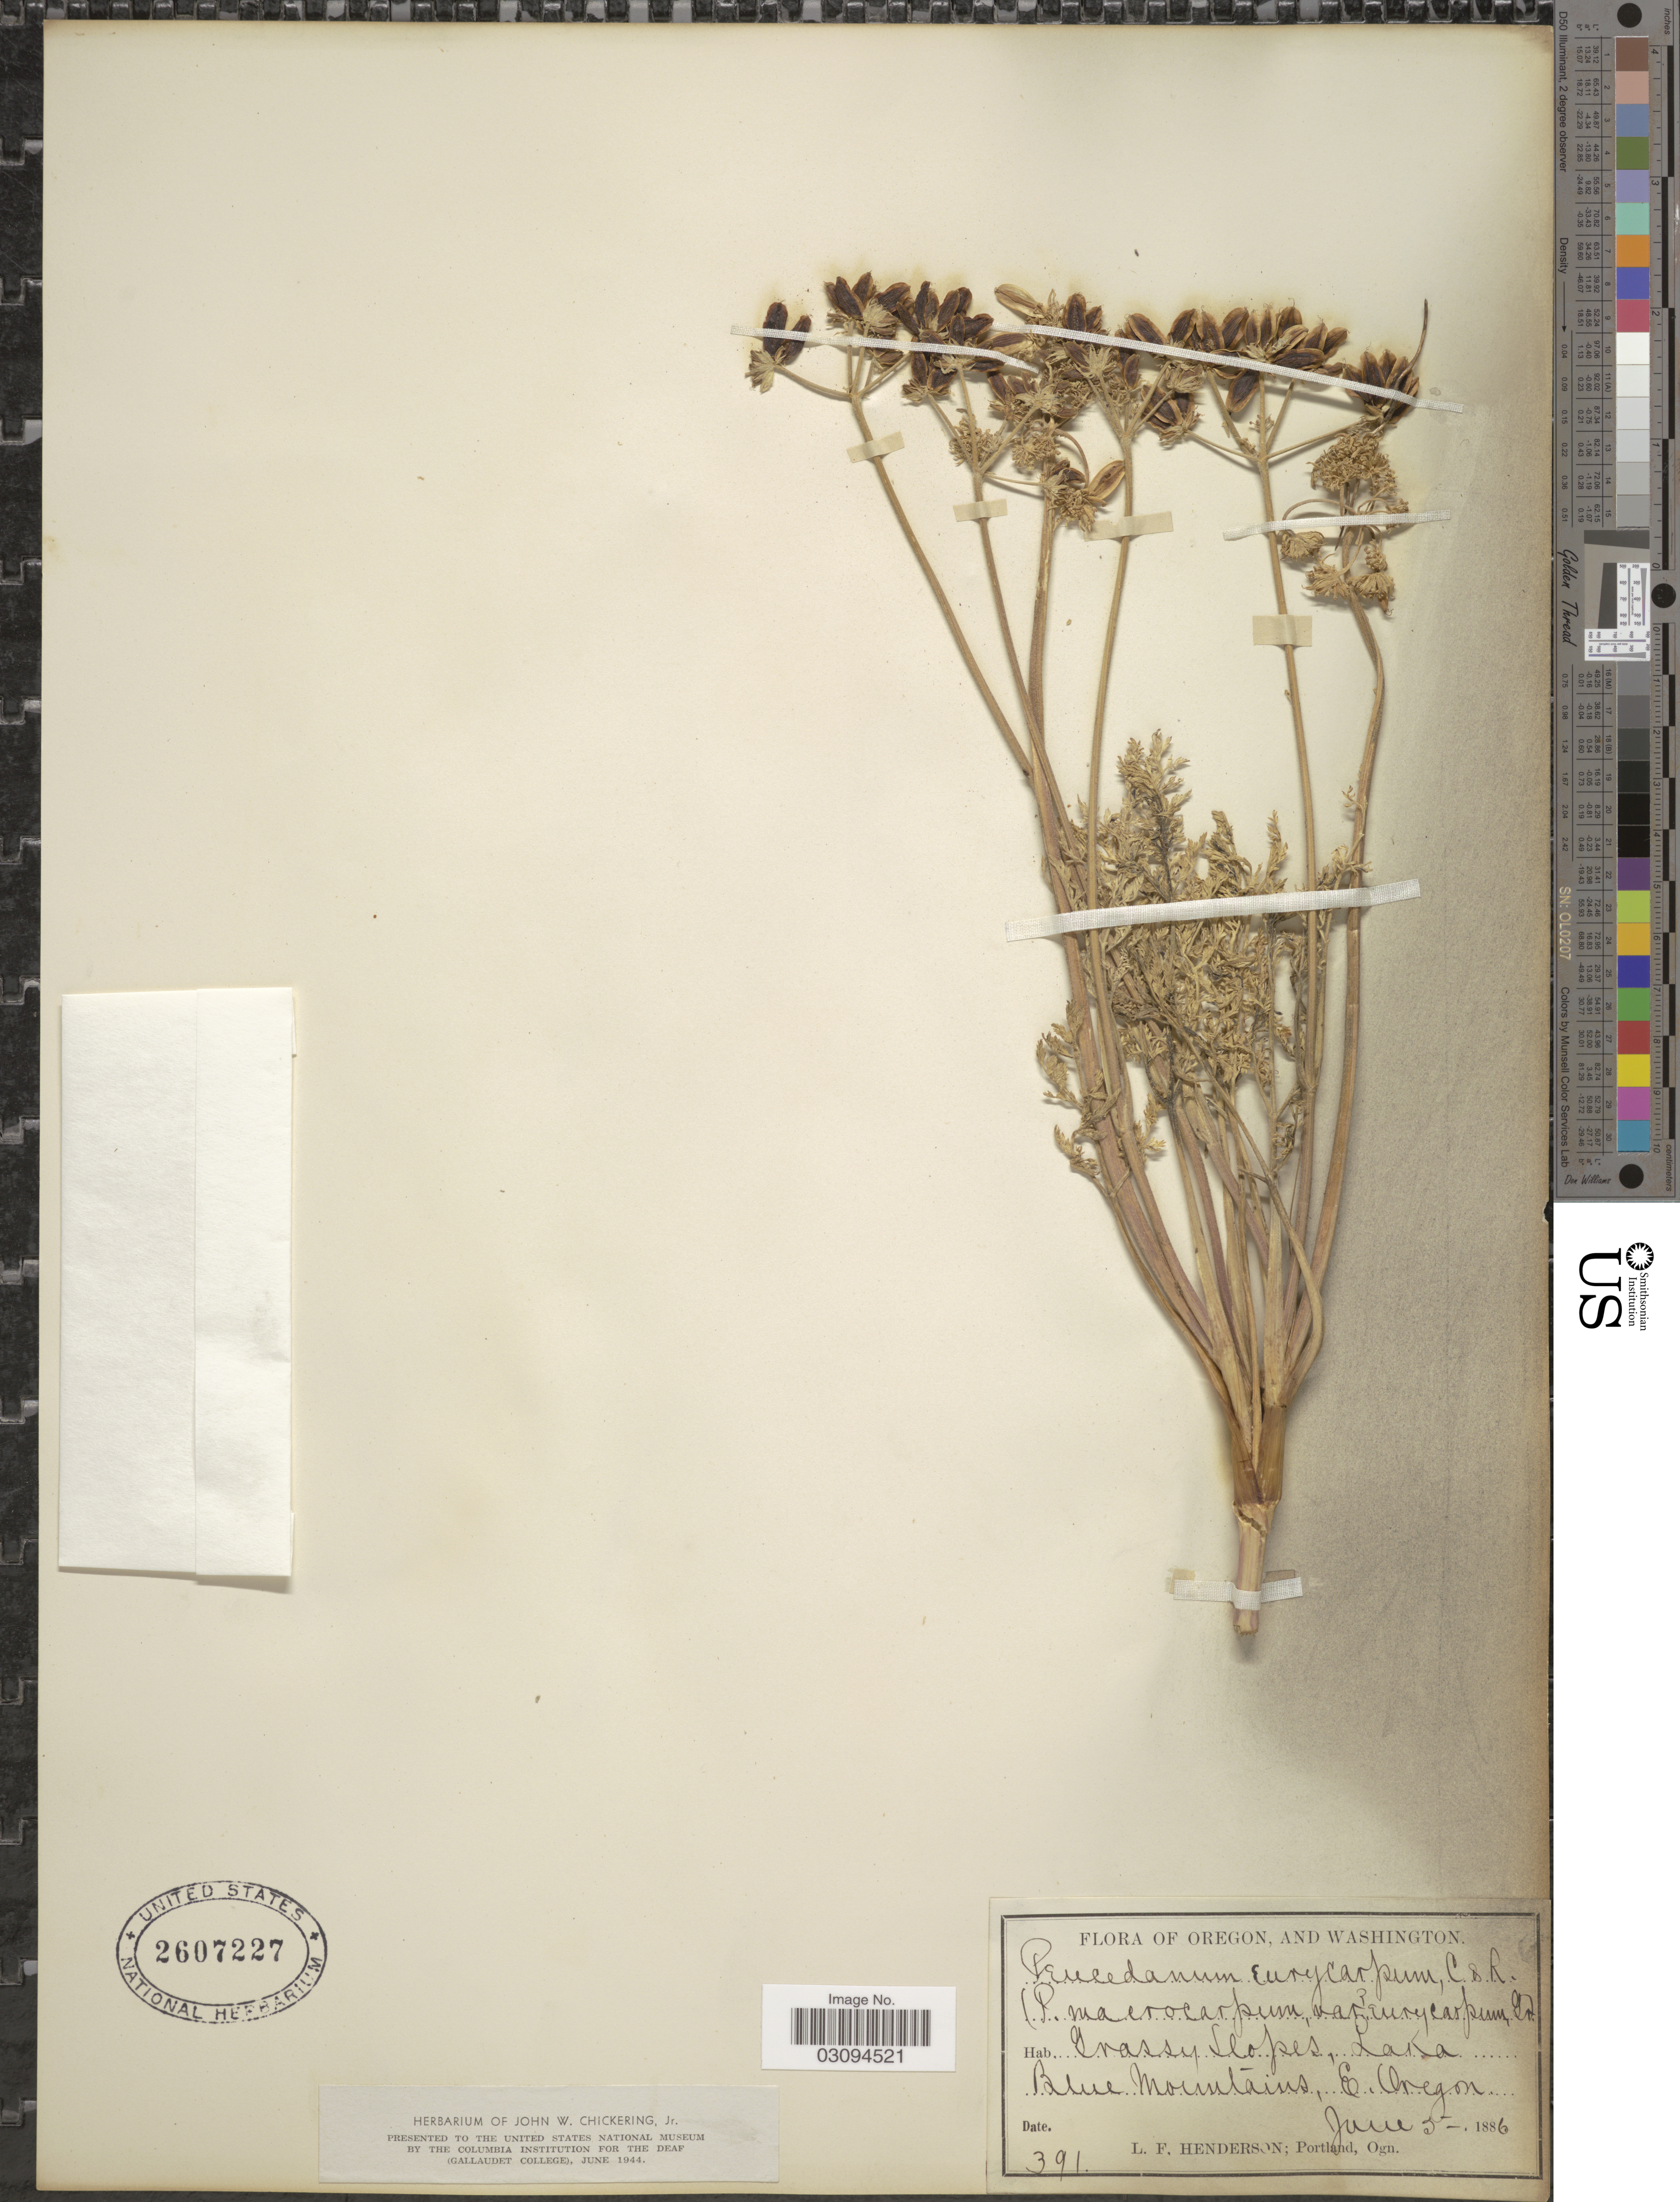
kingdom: Plantae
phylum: Tracheophyta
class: Magnoliopsida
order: Apiales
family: Apiaceae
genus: Lomatium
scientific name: Lomatium macrocarpum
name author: (Hook. et al.) J.M. Coult. & Rose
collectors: L. Henderson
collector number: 391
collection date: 1886-06-05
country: United States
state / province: Oregon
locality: Blue Mountains, E. Oregon.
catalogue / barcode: US 2607227